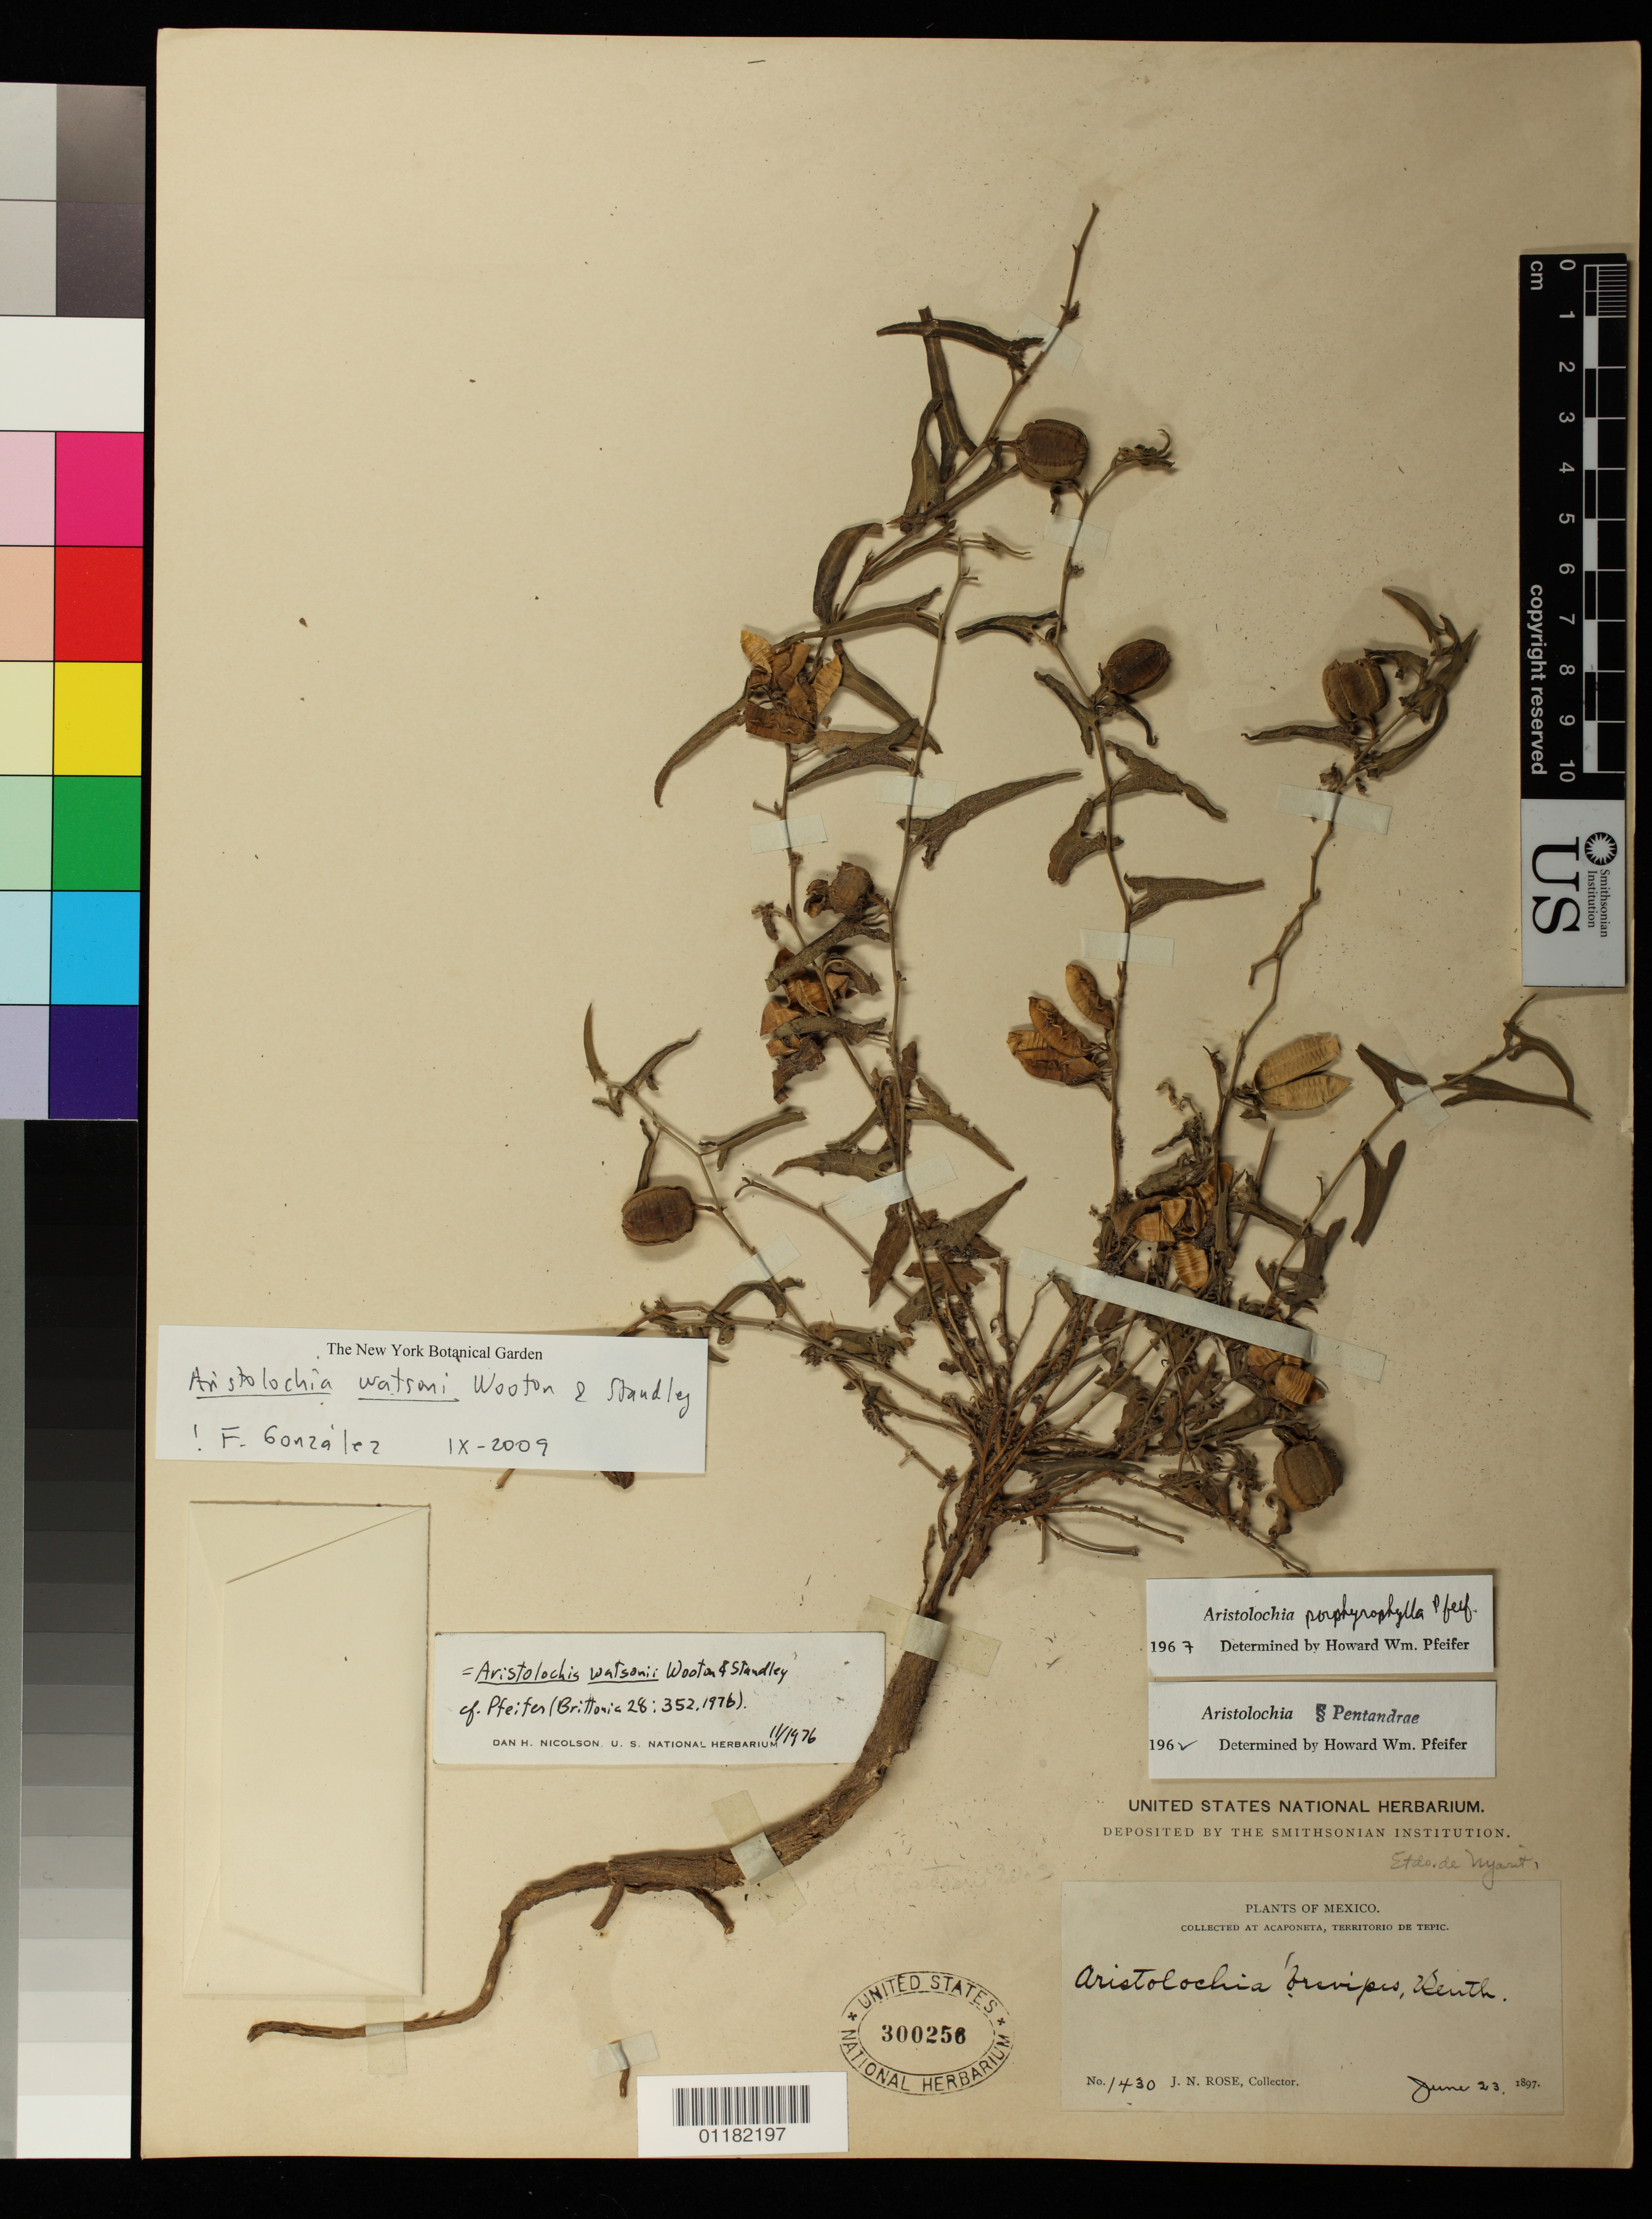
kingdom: Plantae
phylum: Tracheophyta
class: Magnoliopsida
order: Piperales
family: Aristolochiaceae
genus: Aristolochia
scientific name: Aristolochia watsonii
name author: Wooton & Standl.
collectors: J. N. Rose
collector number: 1430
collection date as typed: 23 Jun 1897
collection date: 1897-06-23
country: Mexico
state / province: Nayarit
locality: Acaponeta, Territorio de Tepic.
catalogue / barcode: US 300256